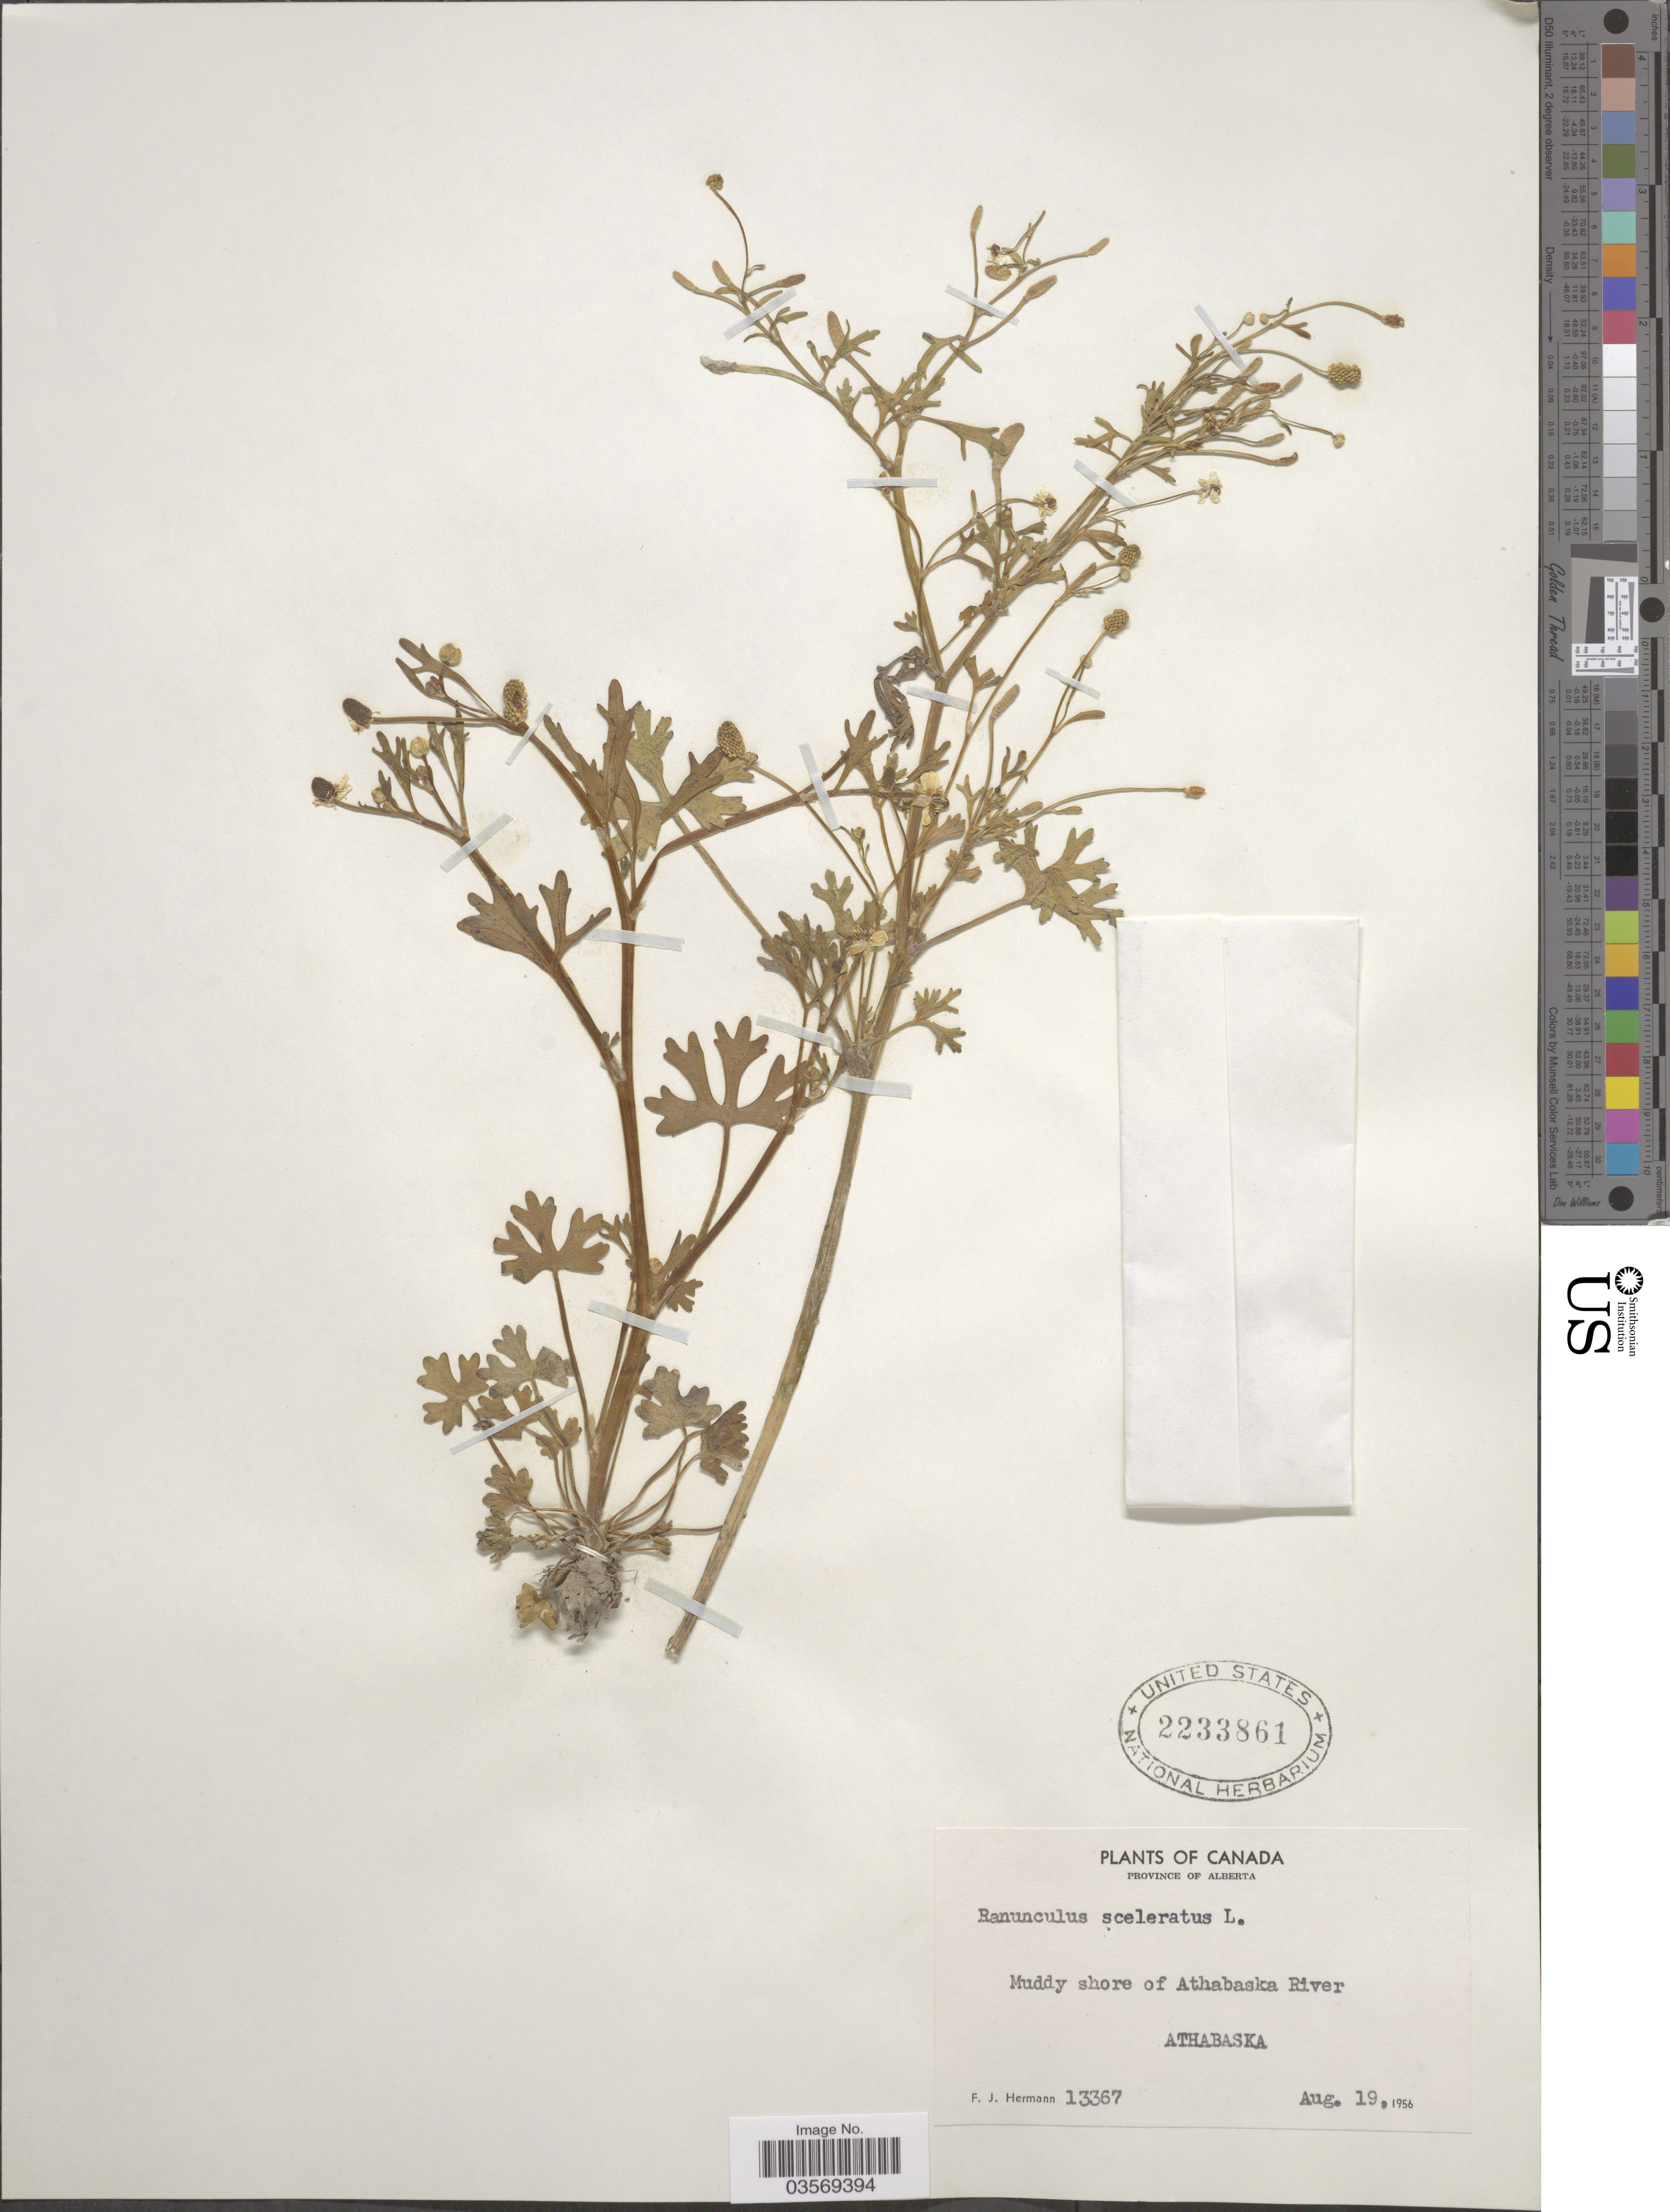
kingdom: Plantae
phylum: Tracheophyta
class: Magnoliopsida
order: Ranunculales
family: Ranunculaceae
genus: Ranunculus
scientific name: Ranunculus sceleratus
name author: L.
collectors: F. J. Hermann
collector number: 13367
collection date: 1956-08-19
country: Canada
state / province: Alberta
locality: Muddy shore of Athabaska River. Athabaska.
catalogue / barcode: US 2233861